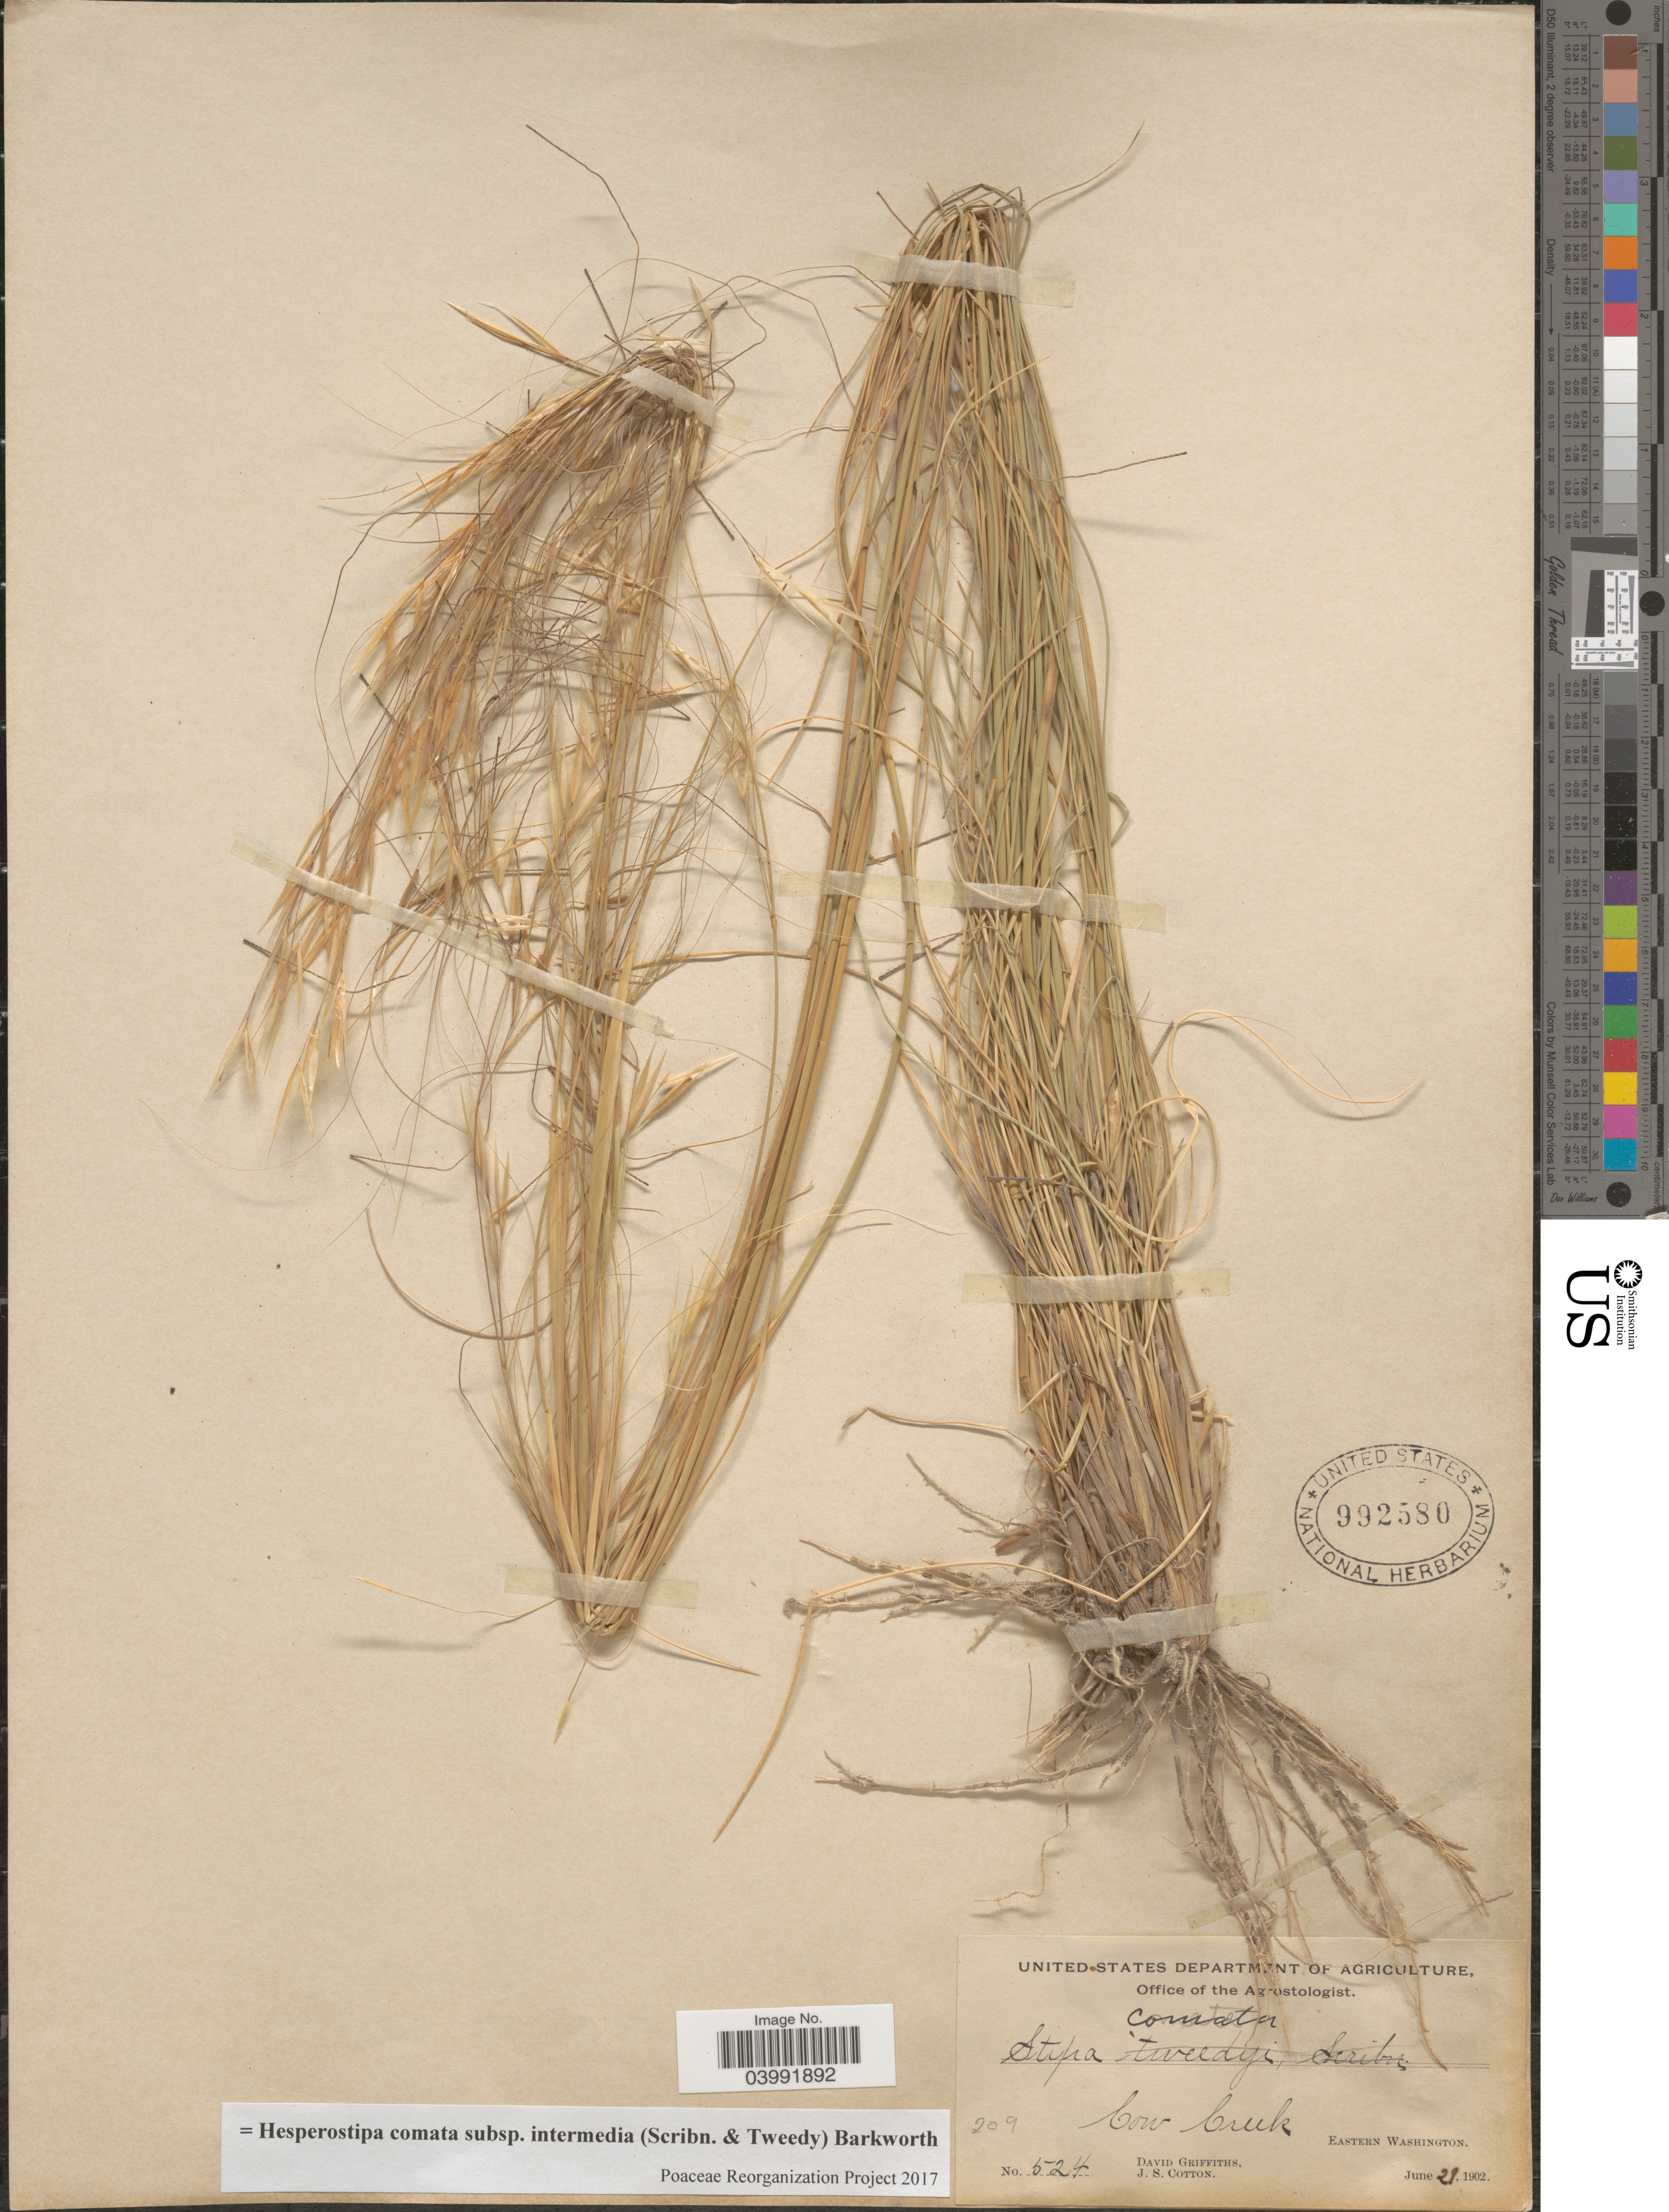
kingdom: Plantae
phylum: Tracheophyta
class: Liliopsida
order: Poales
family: Poaceae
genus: Hesperostipa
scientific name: Hesperostipa comata subsp. intermedia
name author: (Scribn. & Tweedy) Barkworth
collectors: D. Griffiths & J. S. Cotton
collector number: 524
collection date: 1902-06-29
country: United States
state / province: Washington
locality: Cow Creek. Eastern Washington.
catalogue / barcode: US 992580